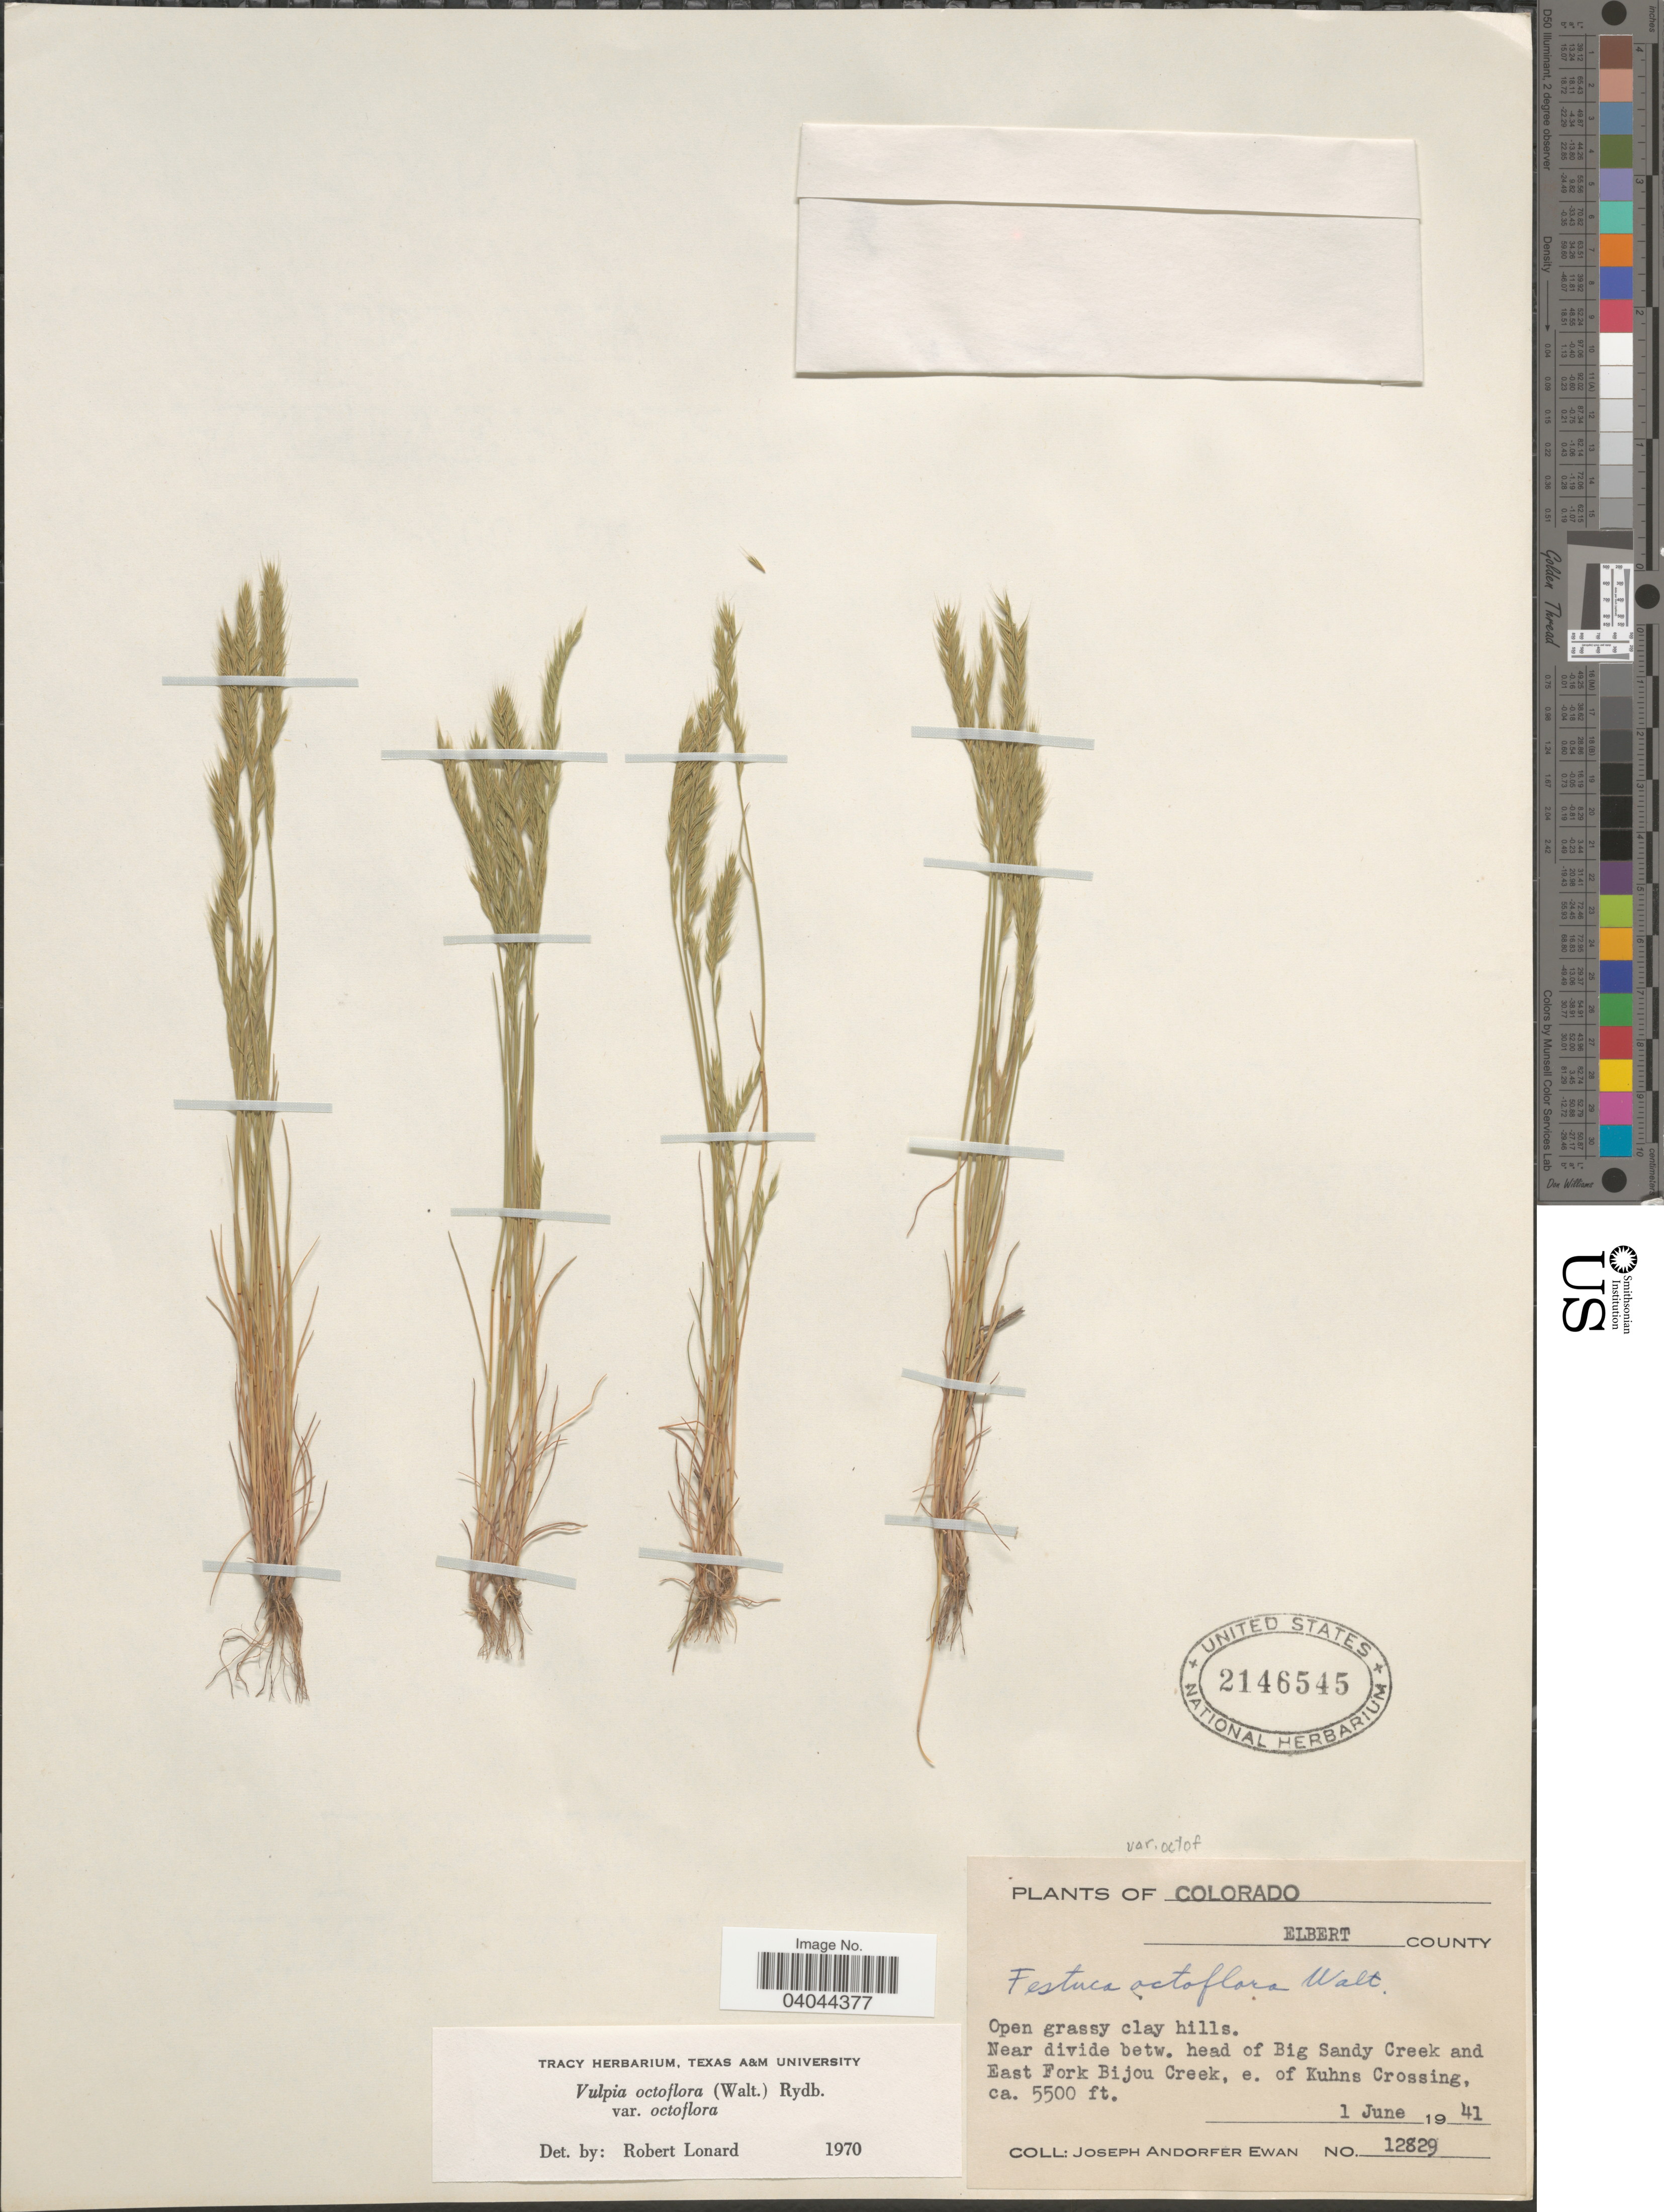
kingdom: Plantae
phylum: Tracheophyta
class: Liliopsida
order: Poales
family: Poaceae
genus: Festuca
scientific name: Festuca octoflora var. octoflora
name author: Walter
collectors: J. A. Ewan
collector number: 12829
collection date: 1941-06-01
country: United States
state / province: Colorado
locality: Elbert County. Open grassy clay hills. Near divide betw. head of Big Sandy Creek and East Fork Bijou Creek, e. of Kuhns Crossing.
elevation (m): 1676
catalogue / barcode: US 2146545